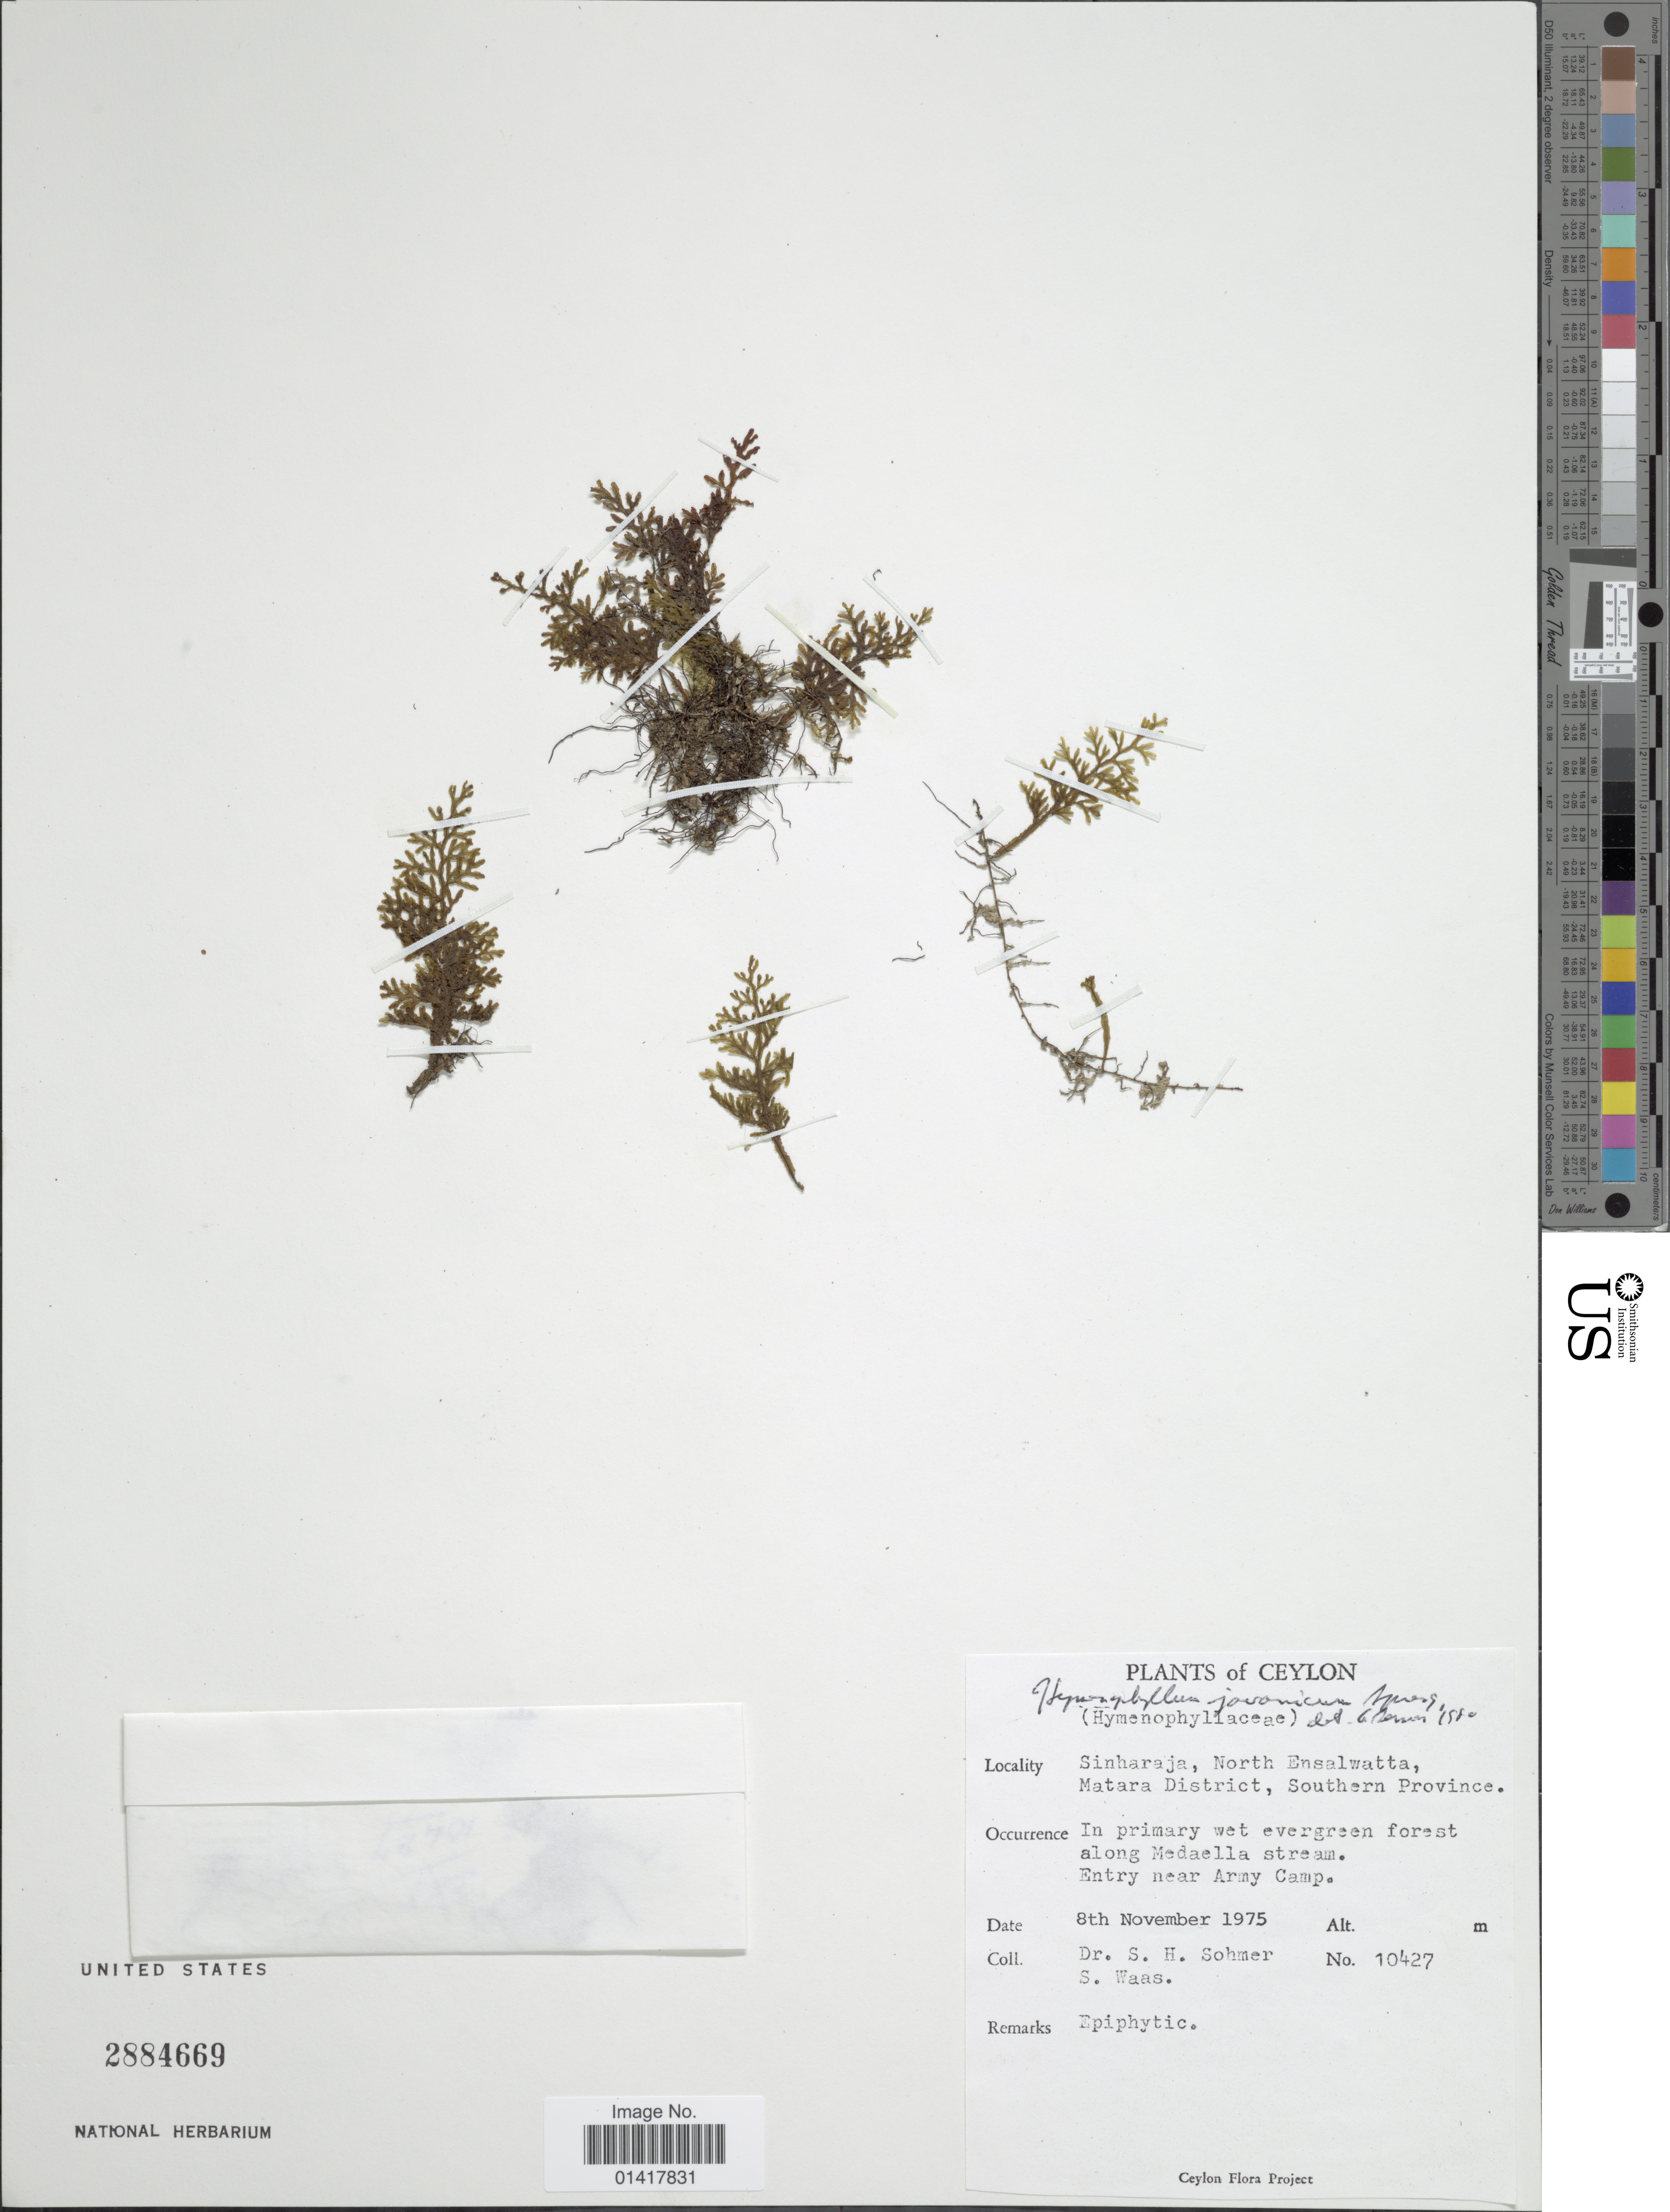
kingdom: Plantae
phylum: Tracheophyta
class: Polypodiopsida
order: Hymenophyllales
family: Hymenophyllaceae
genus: Hymenophyllum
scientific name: Hymenophyllum javanicum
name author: Spreng.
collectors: S. H. Sohmer & S. Waas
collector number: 10427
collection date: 1975-11-08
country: Sri Lanka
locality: Ceylon. Sinharaja, North Ensalwatta, Matara District, Southern Province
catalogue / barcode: US 2884669